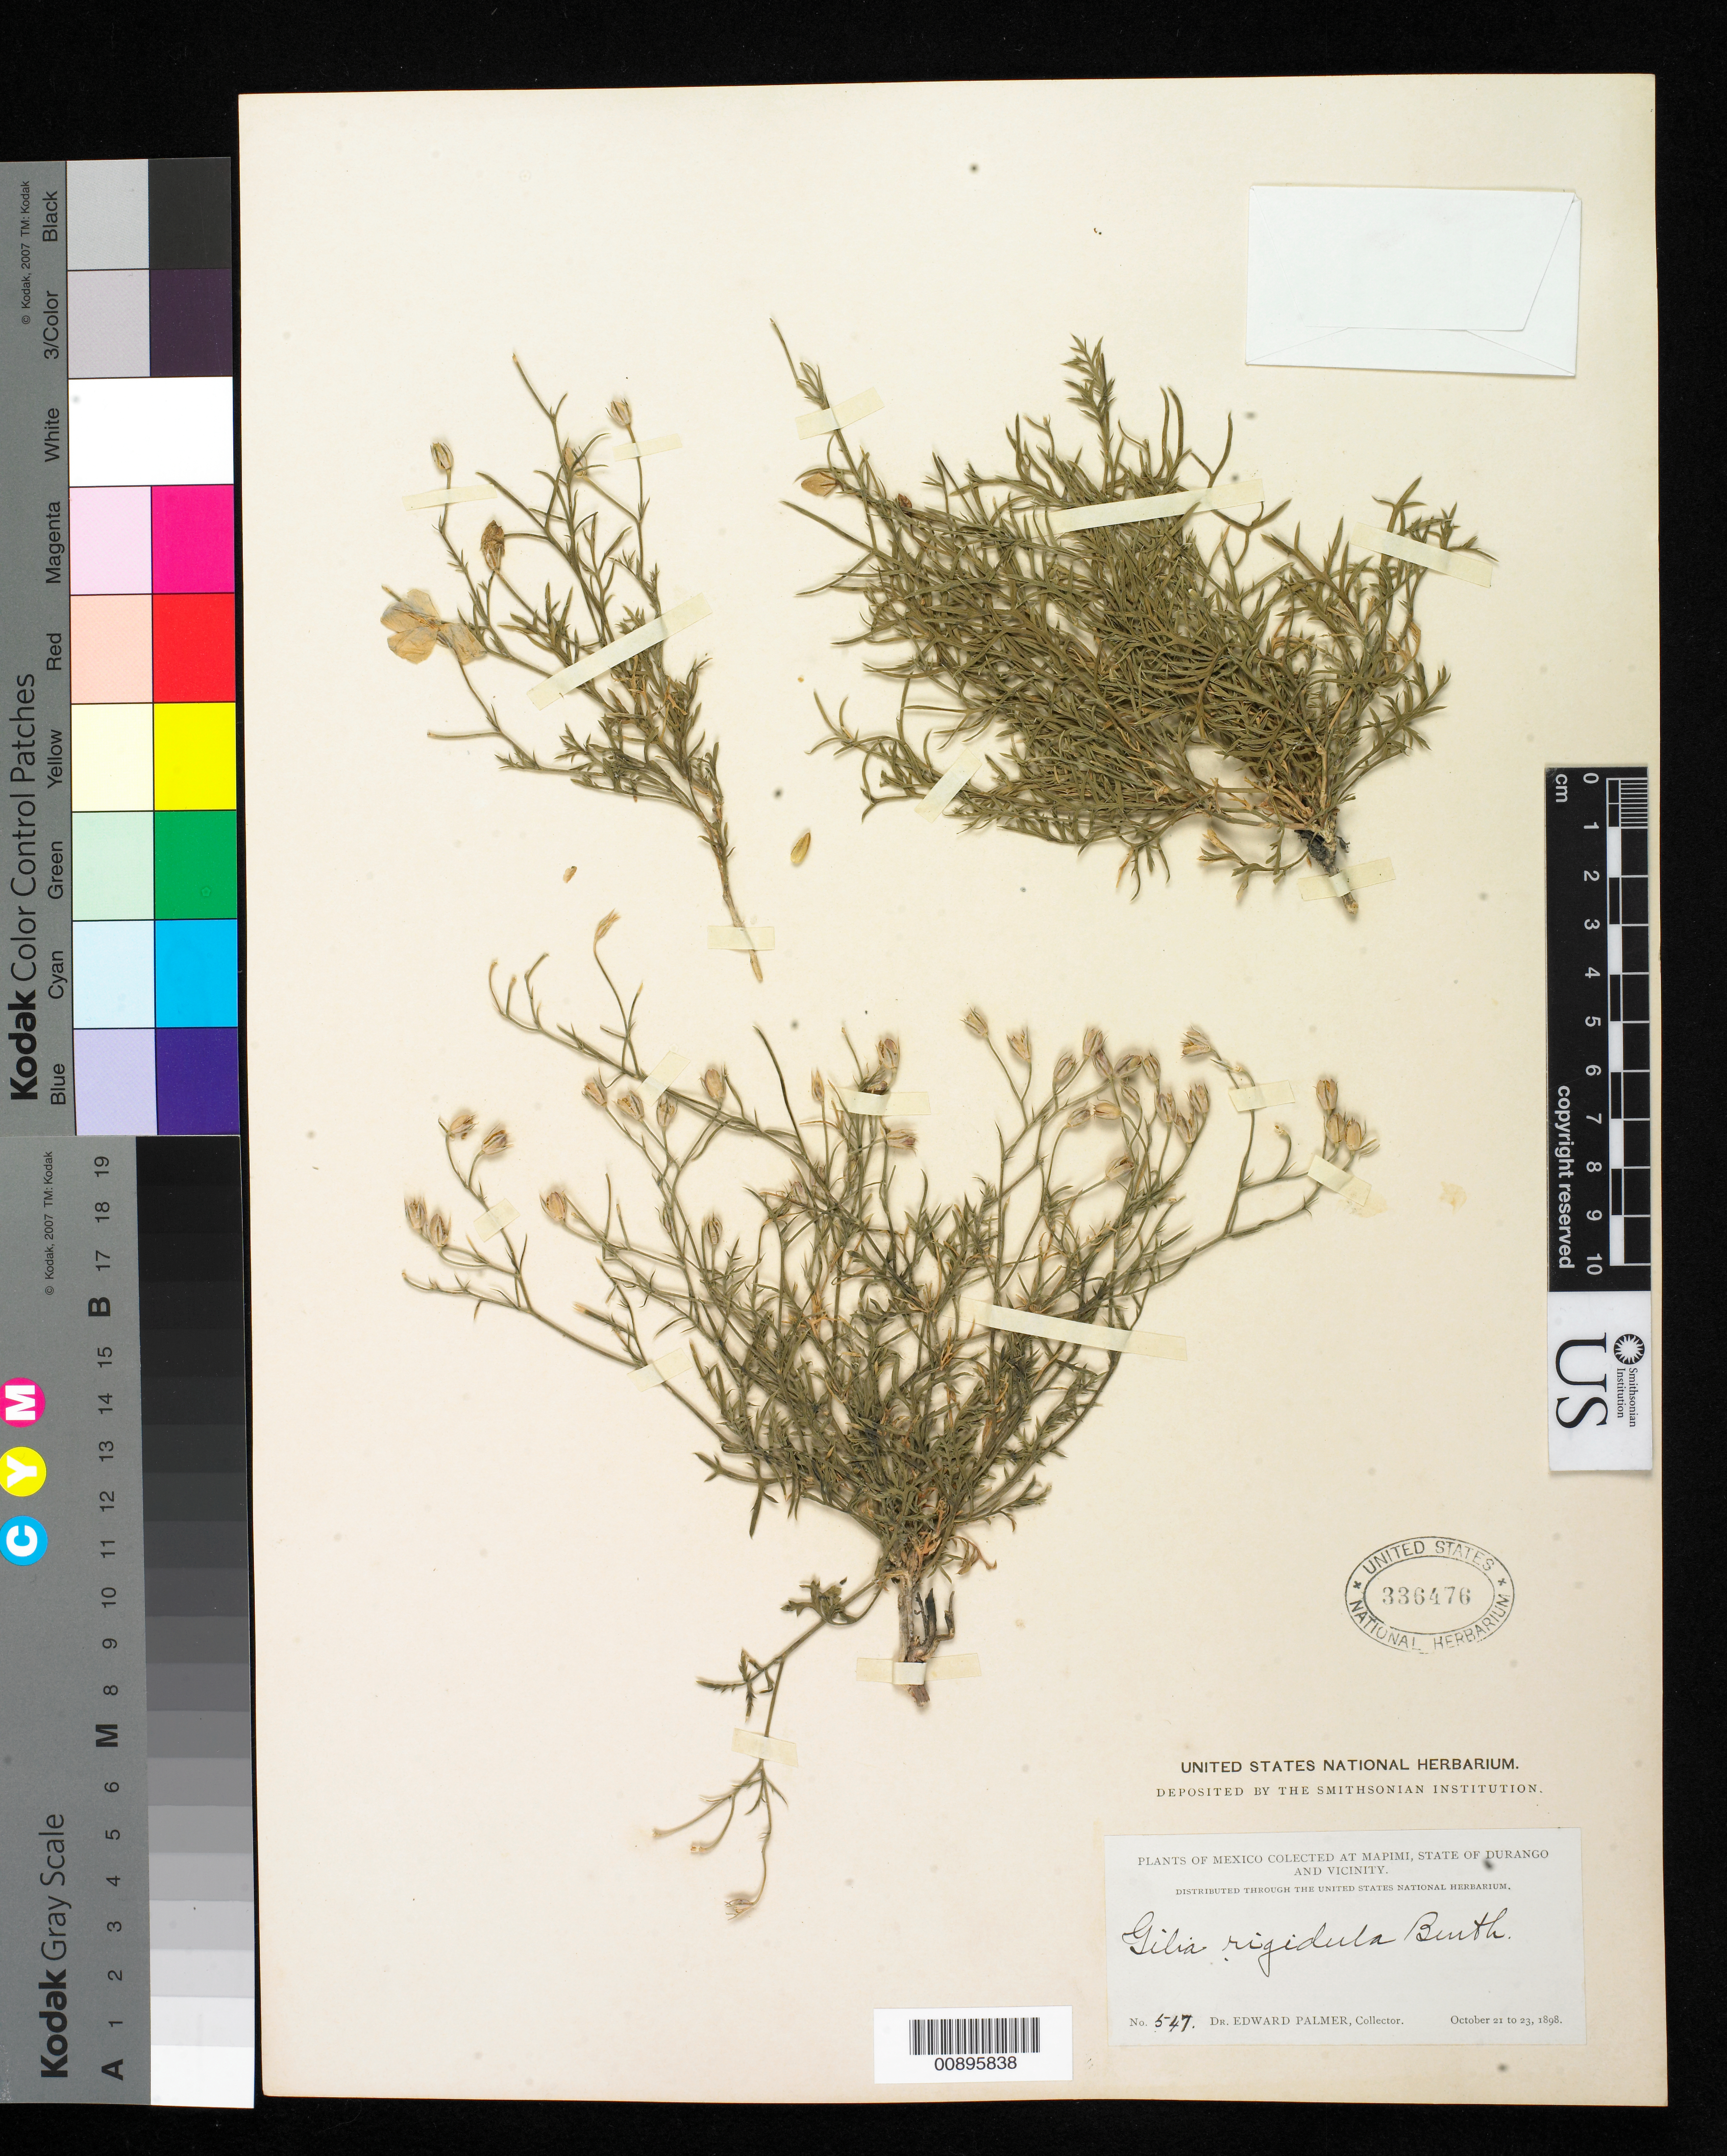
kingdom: Plantae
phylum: Tracheophyta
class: Magnoliopsida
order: Ericales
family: Polemoniaceae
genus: Giliastrum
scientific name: Giliastrum rigidulum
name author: (Benth.) Rydb.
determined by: Strong, Mark T., (BOT), Smithsonian Institution - National Museum of Natural History (UNITED STATES)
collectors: E. Palmer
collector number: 547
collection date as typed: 21 Oct 1898 to 23 Oct 1898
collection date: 1898-10-21/1898-10-23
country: Mexico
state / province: Durango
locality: Mapimi, Durango and vicinity.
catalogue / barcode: US 336476